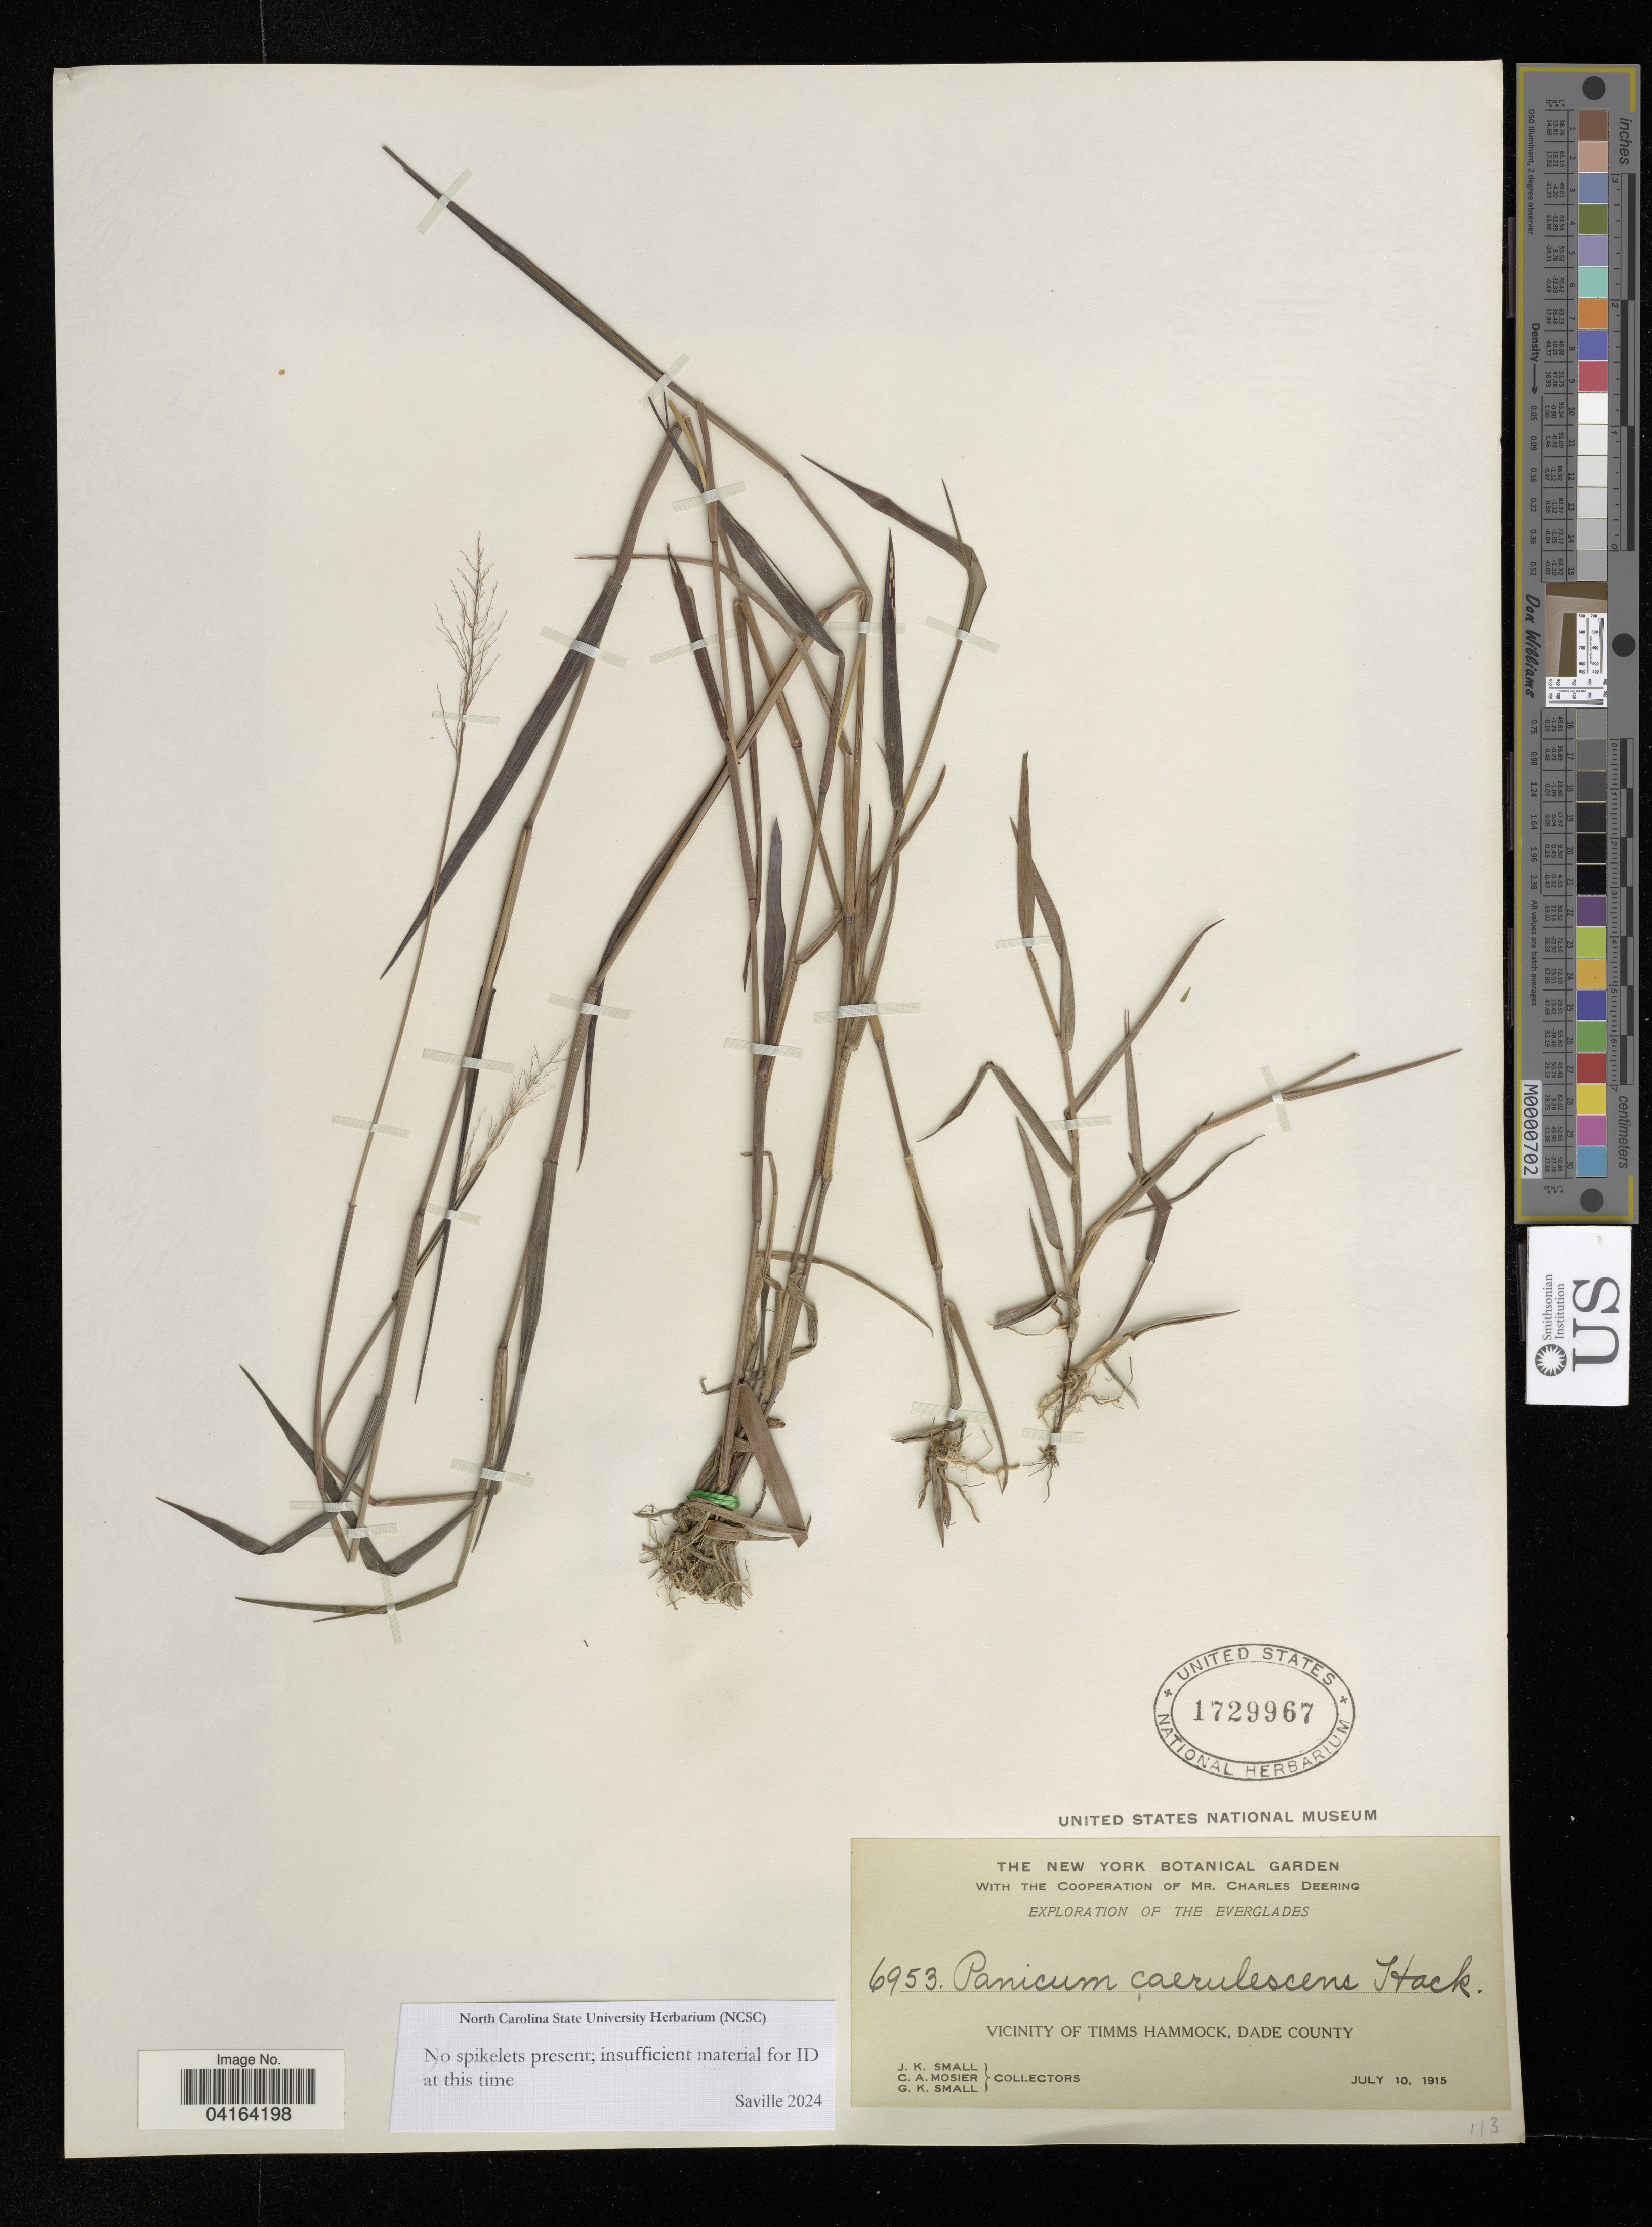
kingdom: Plantae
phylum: Tracheophyta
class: Liliopsida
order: Poales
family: Poaceae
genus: Panicum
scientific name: Panicum caerulescens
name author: Hack. ex Hitchc.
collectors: J. K. Small, C. A. Mosier & G. K. Small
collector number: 6953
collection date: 1915-07-10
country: United States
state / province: Florida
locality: Exploration of The Everglades. Vicinity of Timms Hammock, Dade County.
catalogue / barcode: US 1729967